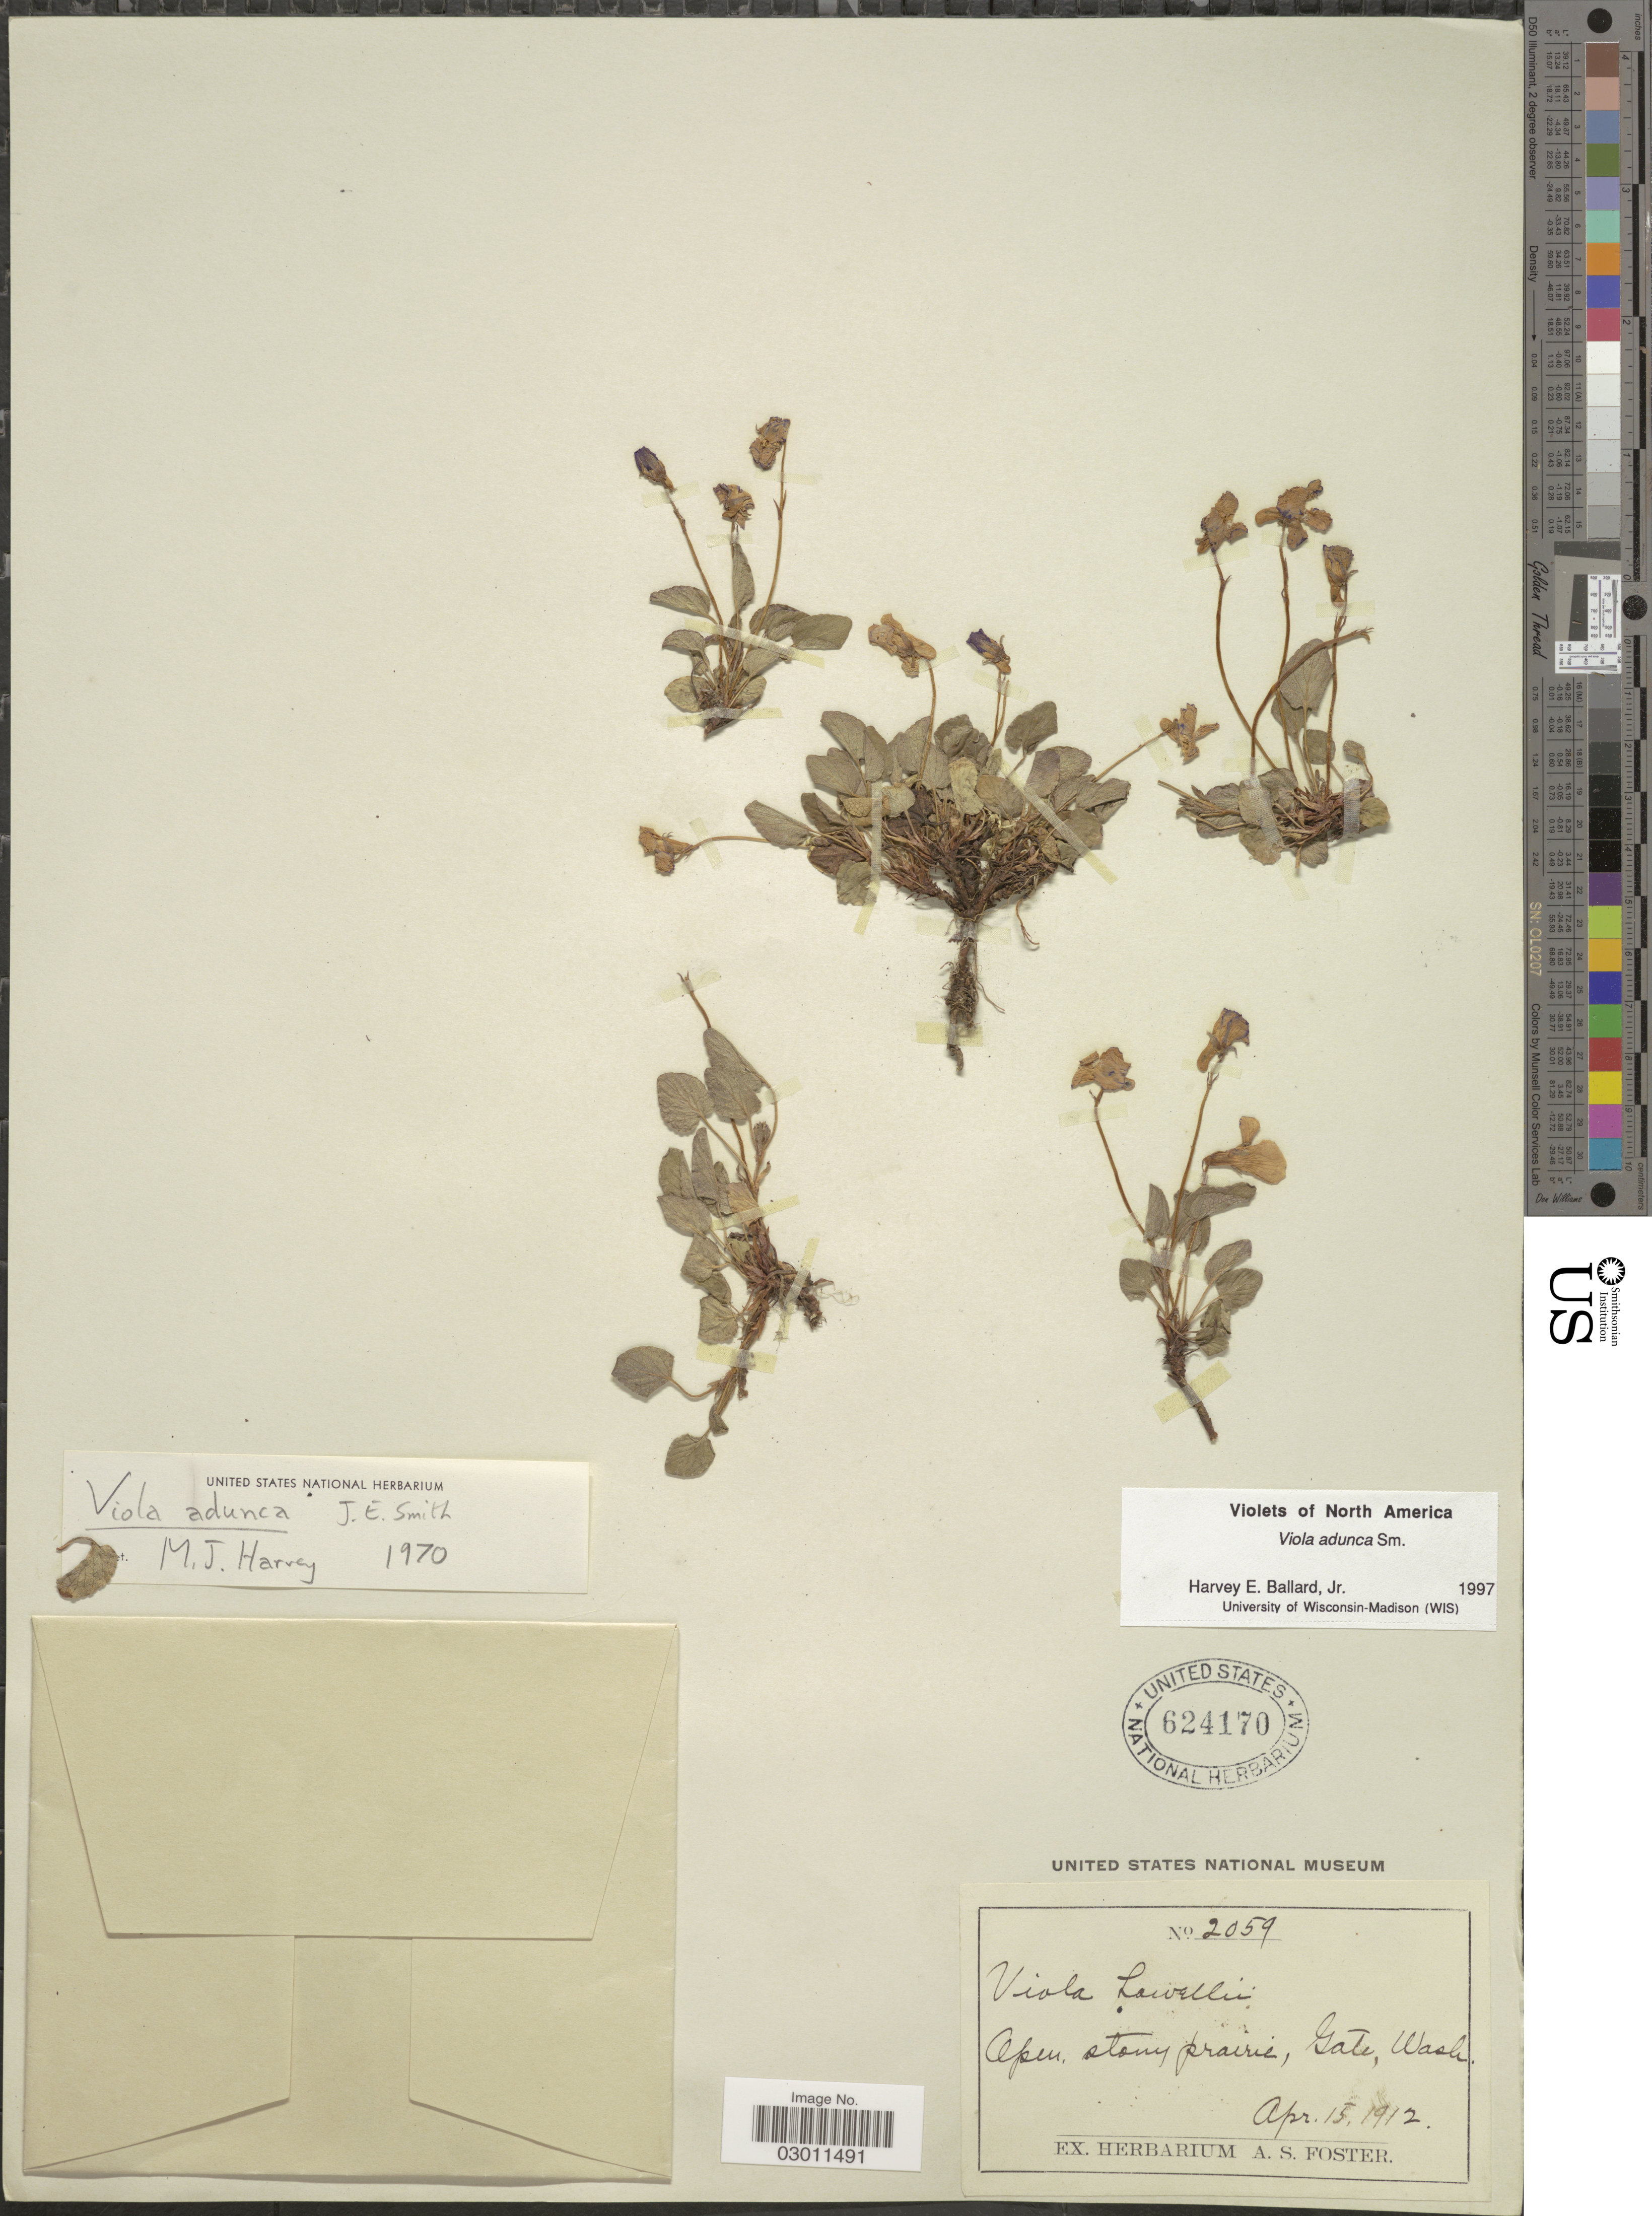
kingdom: Plantae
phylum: Tracheophyta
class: Magnoliopsida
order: Malpighiales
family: Violaceae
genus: Viola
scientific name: Viola adunca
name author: Sm.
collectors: ex herb. A. S. Foster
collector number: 2059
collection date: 1912-04-15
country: United States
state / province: Washington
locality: Open, stony prairie, Gate.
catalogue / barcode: US 624170